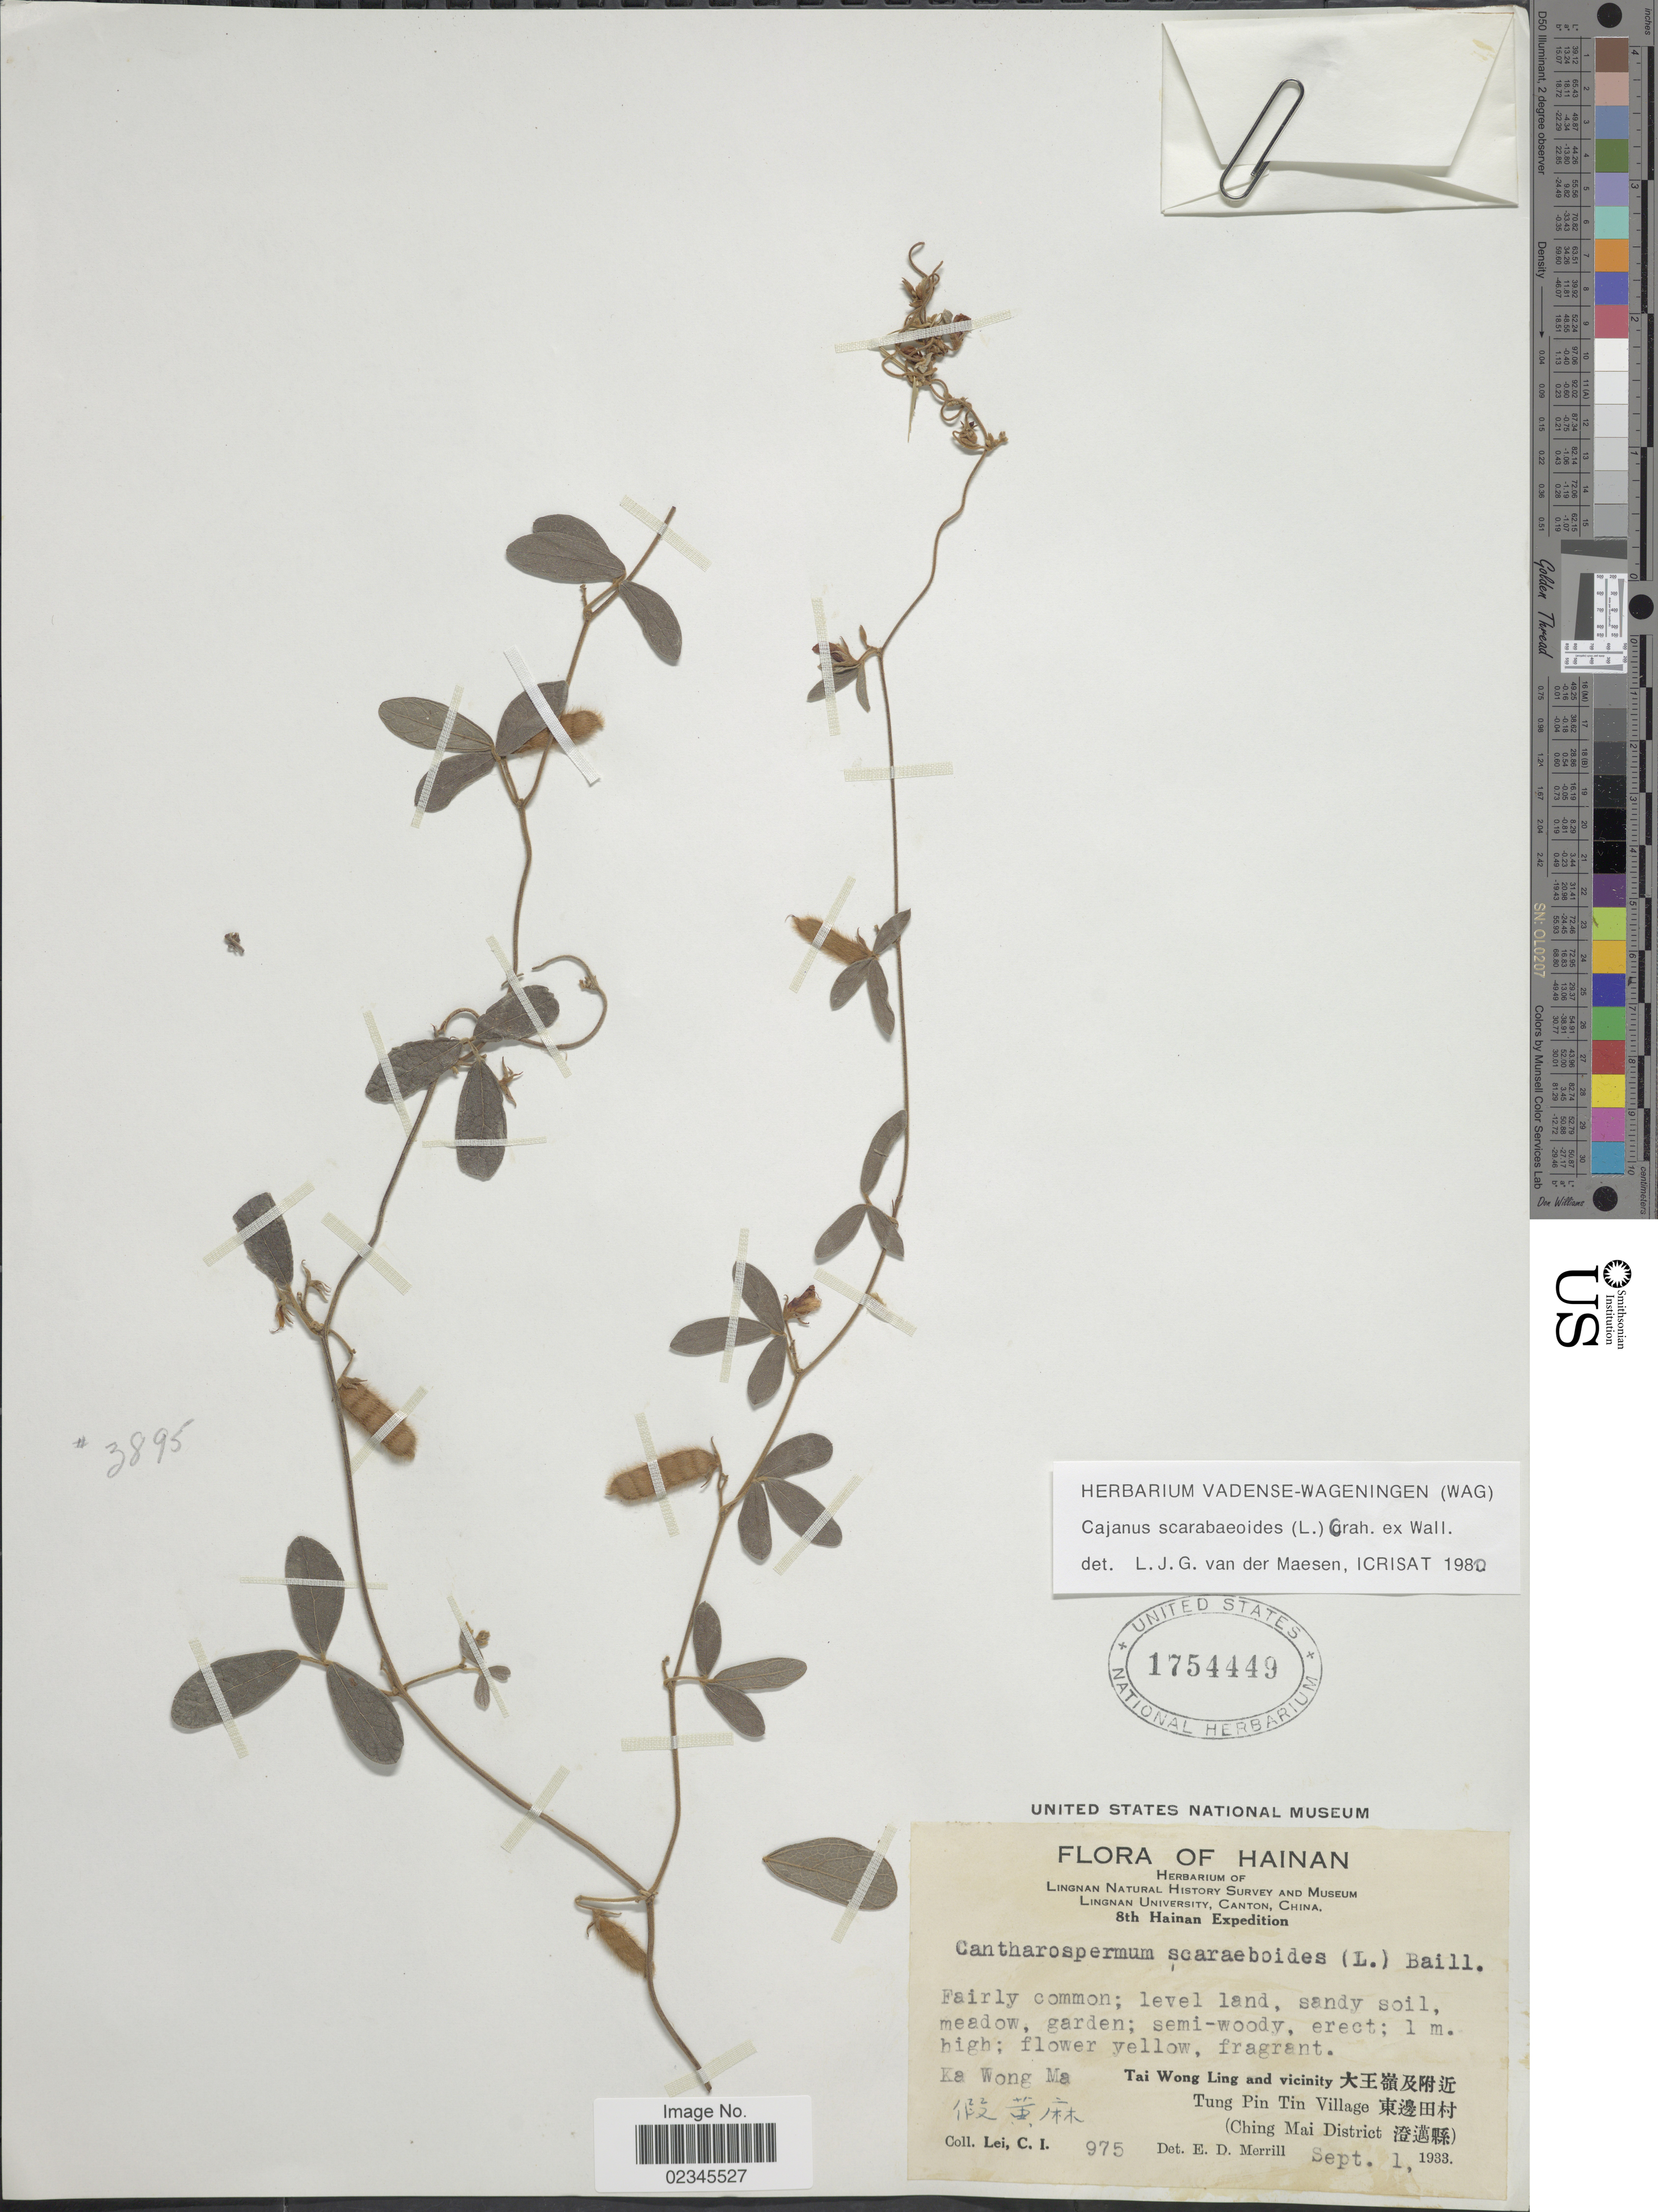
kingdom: Plantae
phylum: Tracheophyta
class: Magnoliopsida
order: Fabales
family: Fabaceae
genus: Cajanus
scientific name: Cajanus scarabaeoides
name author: (L.) Thou. ex Graham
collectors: C. I. Lei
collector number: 975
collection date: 1933-09-01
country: China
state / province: Hainan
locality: Ka Wong Ma. Tai Wong Ling and vicinity. Tung Pin Tin Village (Ching Mai District)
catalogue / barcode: US 1754449